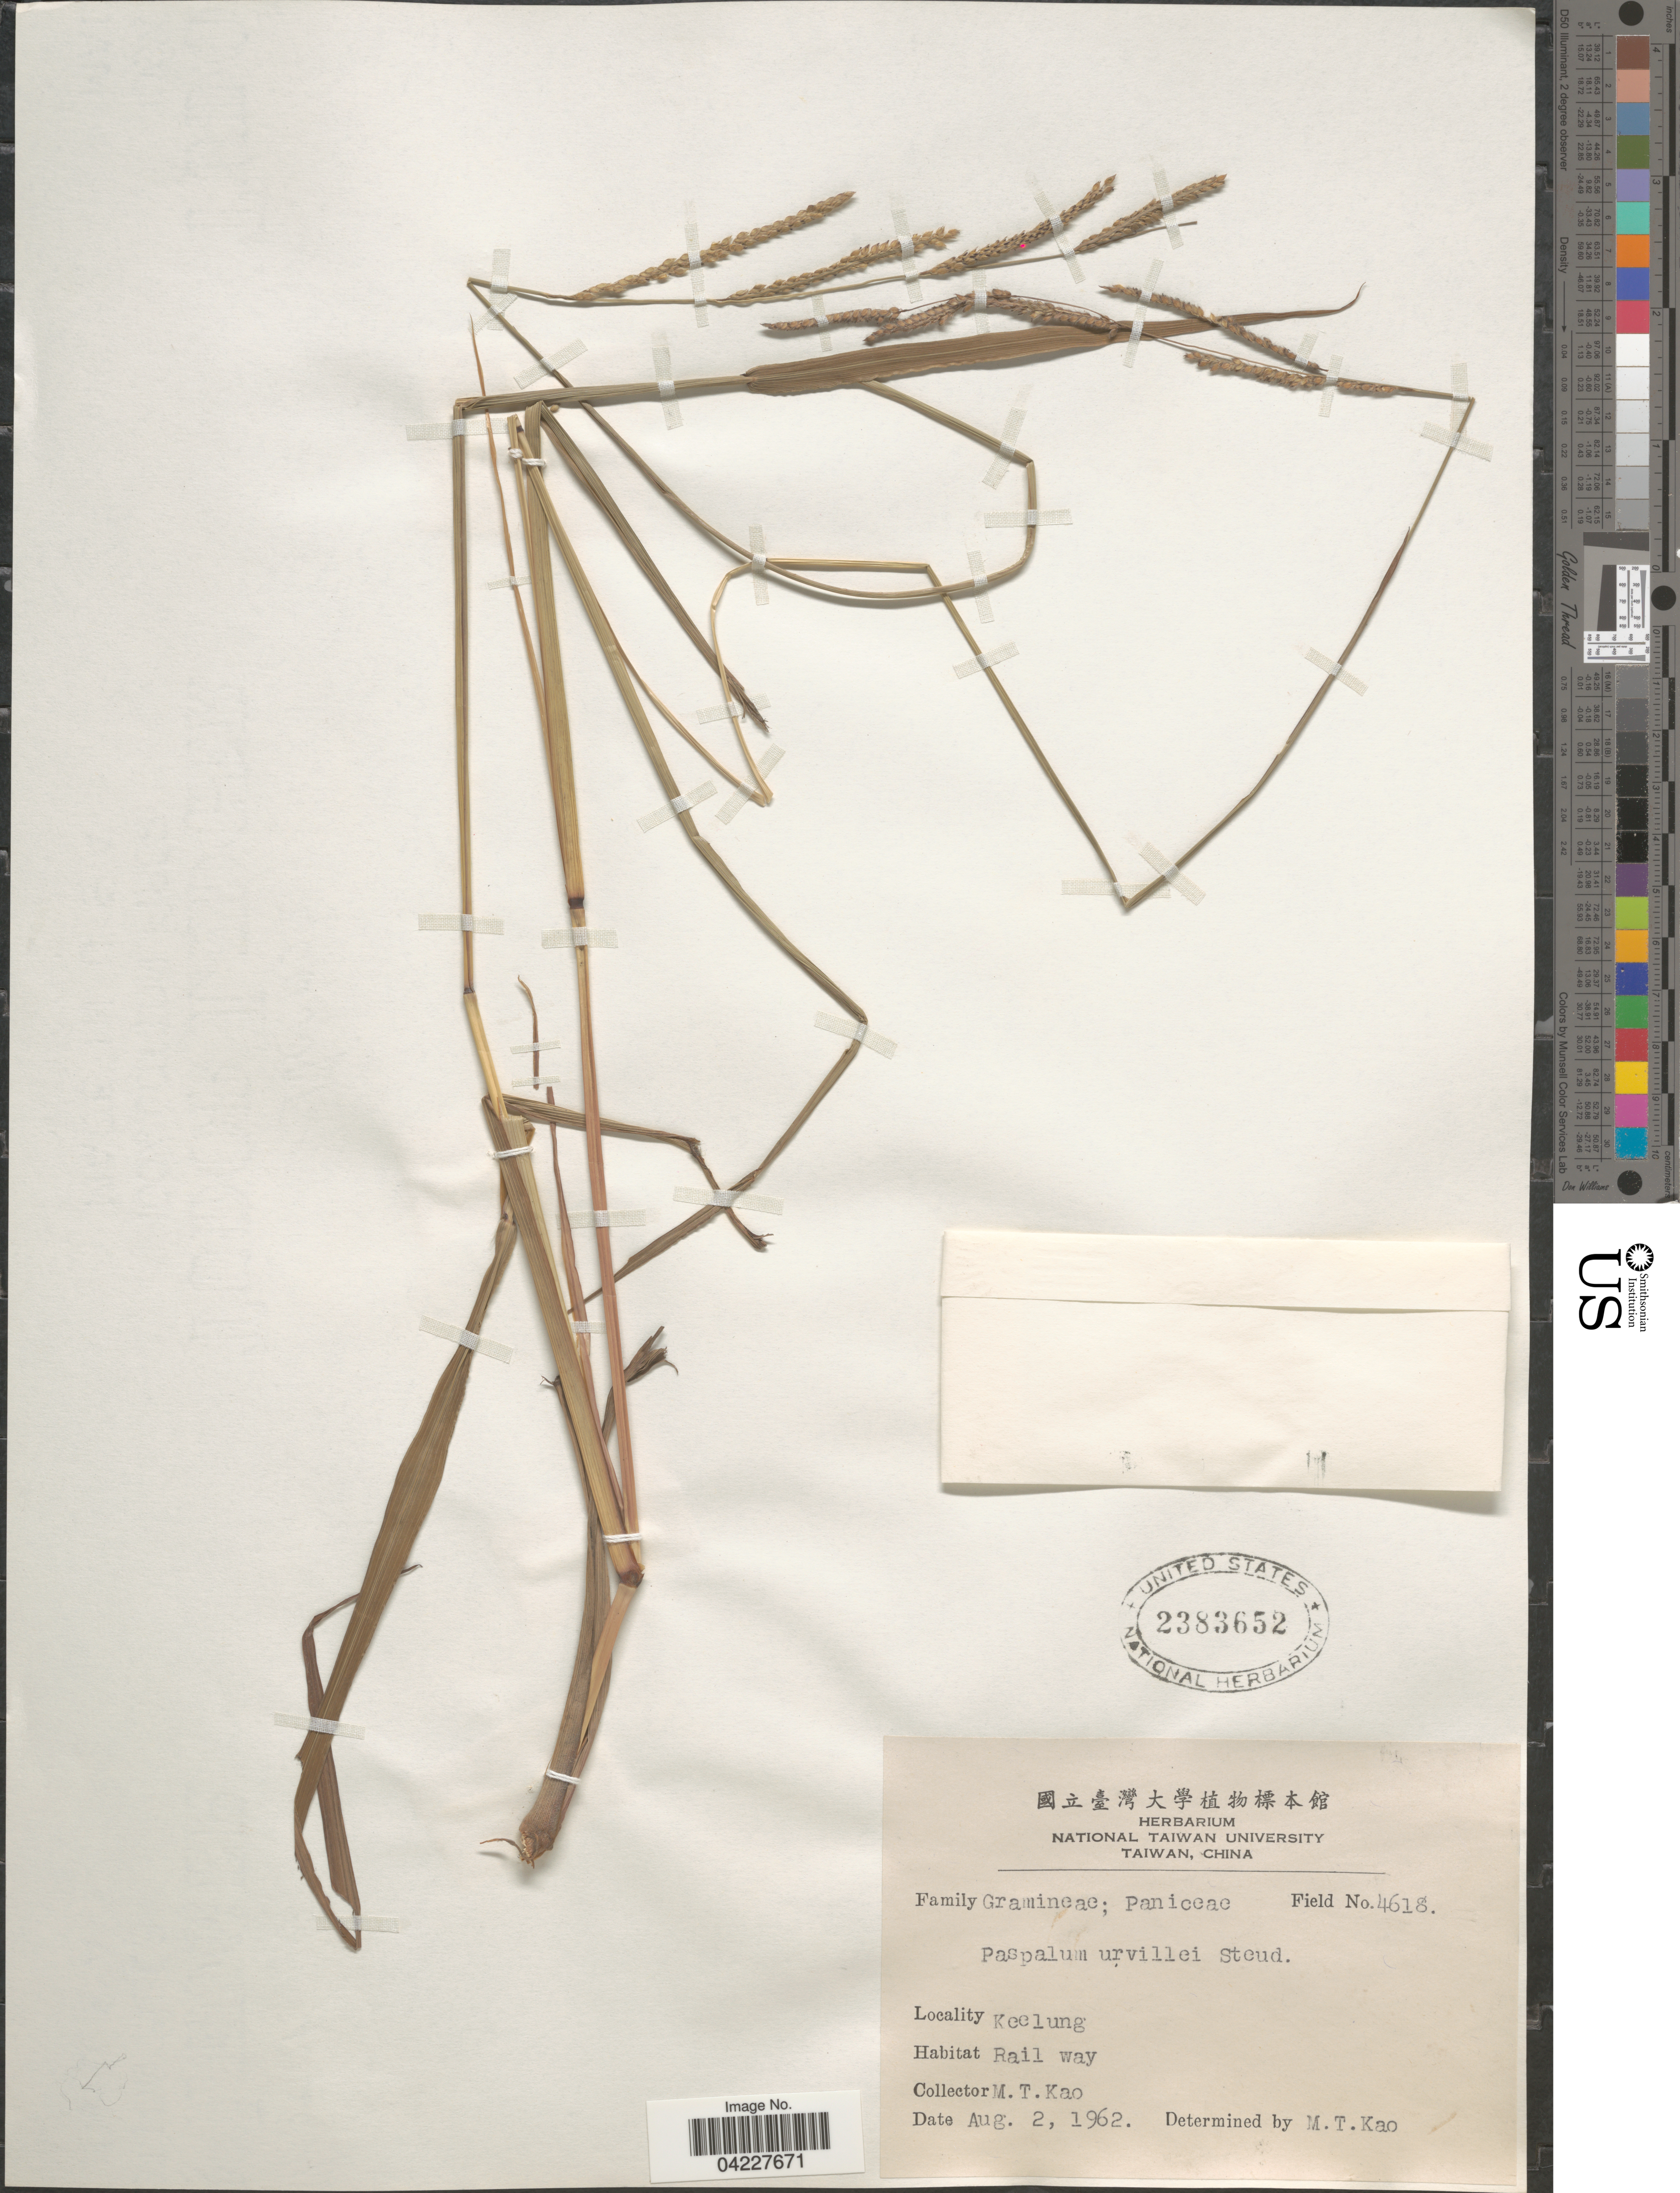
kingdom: Plantae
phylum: Tracheophyta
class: Liliopsida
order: Poales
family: Poaceae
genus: Paspalum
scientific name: Paspalum urvillei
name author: Steud.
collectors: M. T. Kao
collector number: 4618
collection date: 1962-08-02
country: Taiwan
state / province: Keelung City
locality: Keelung.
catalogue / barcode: US 2383652